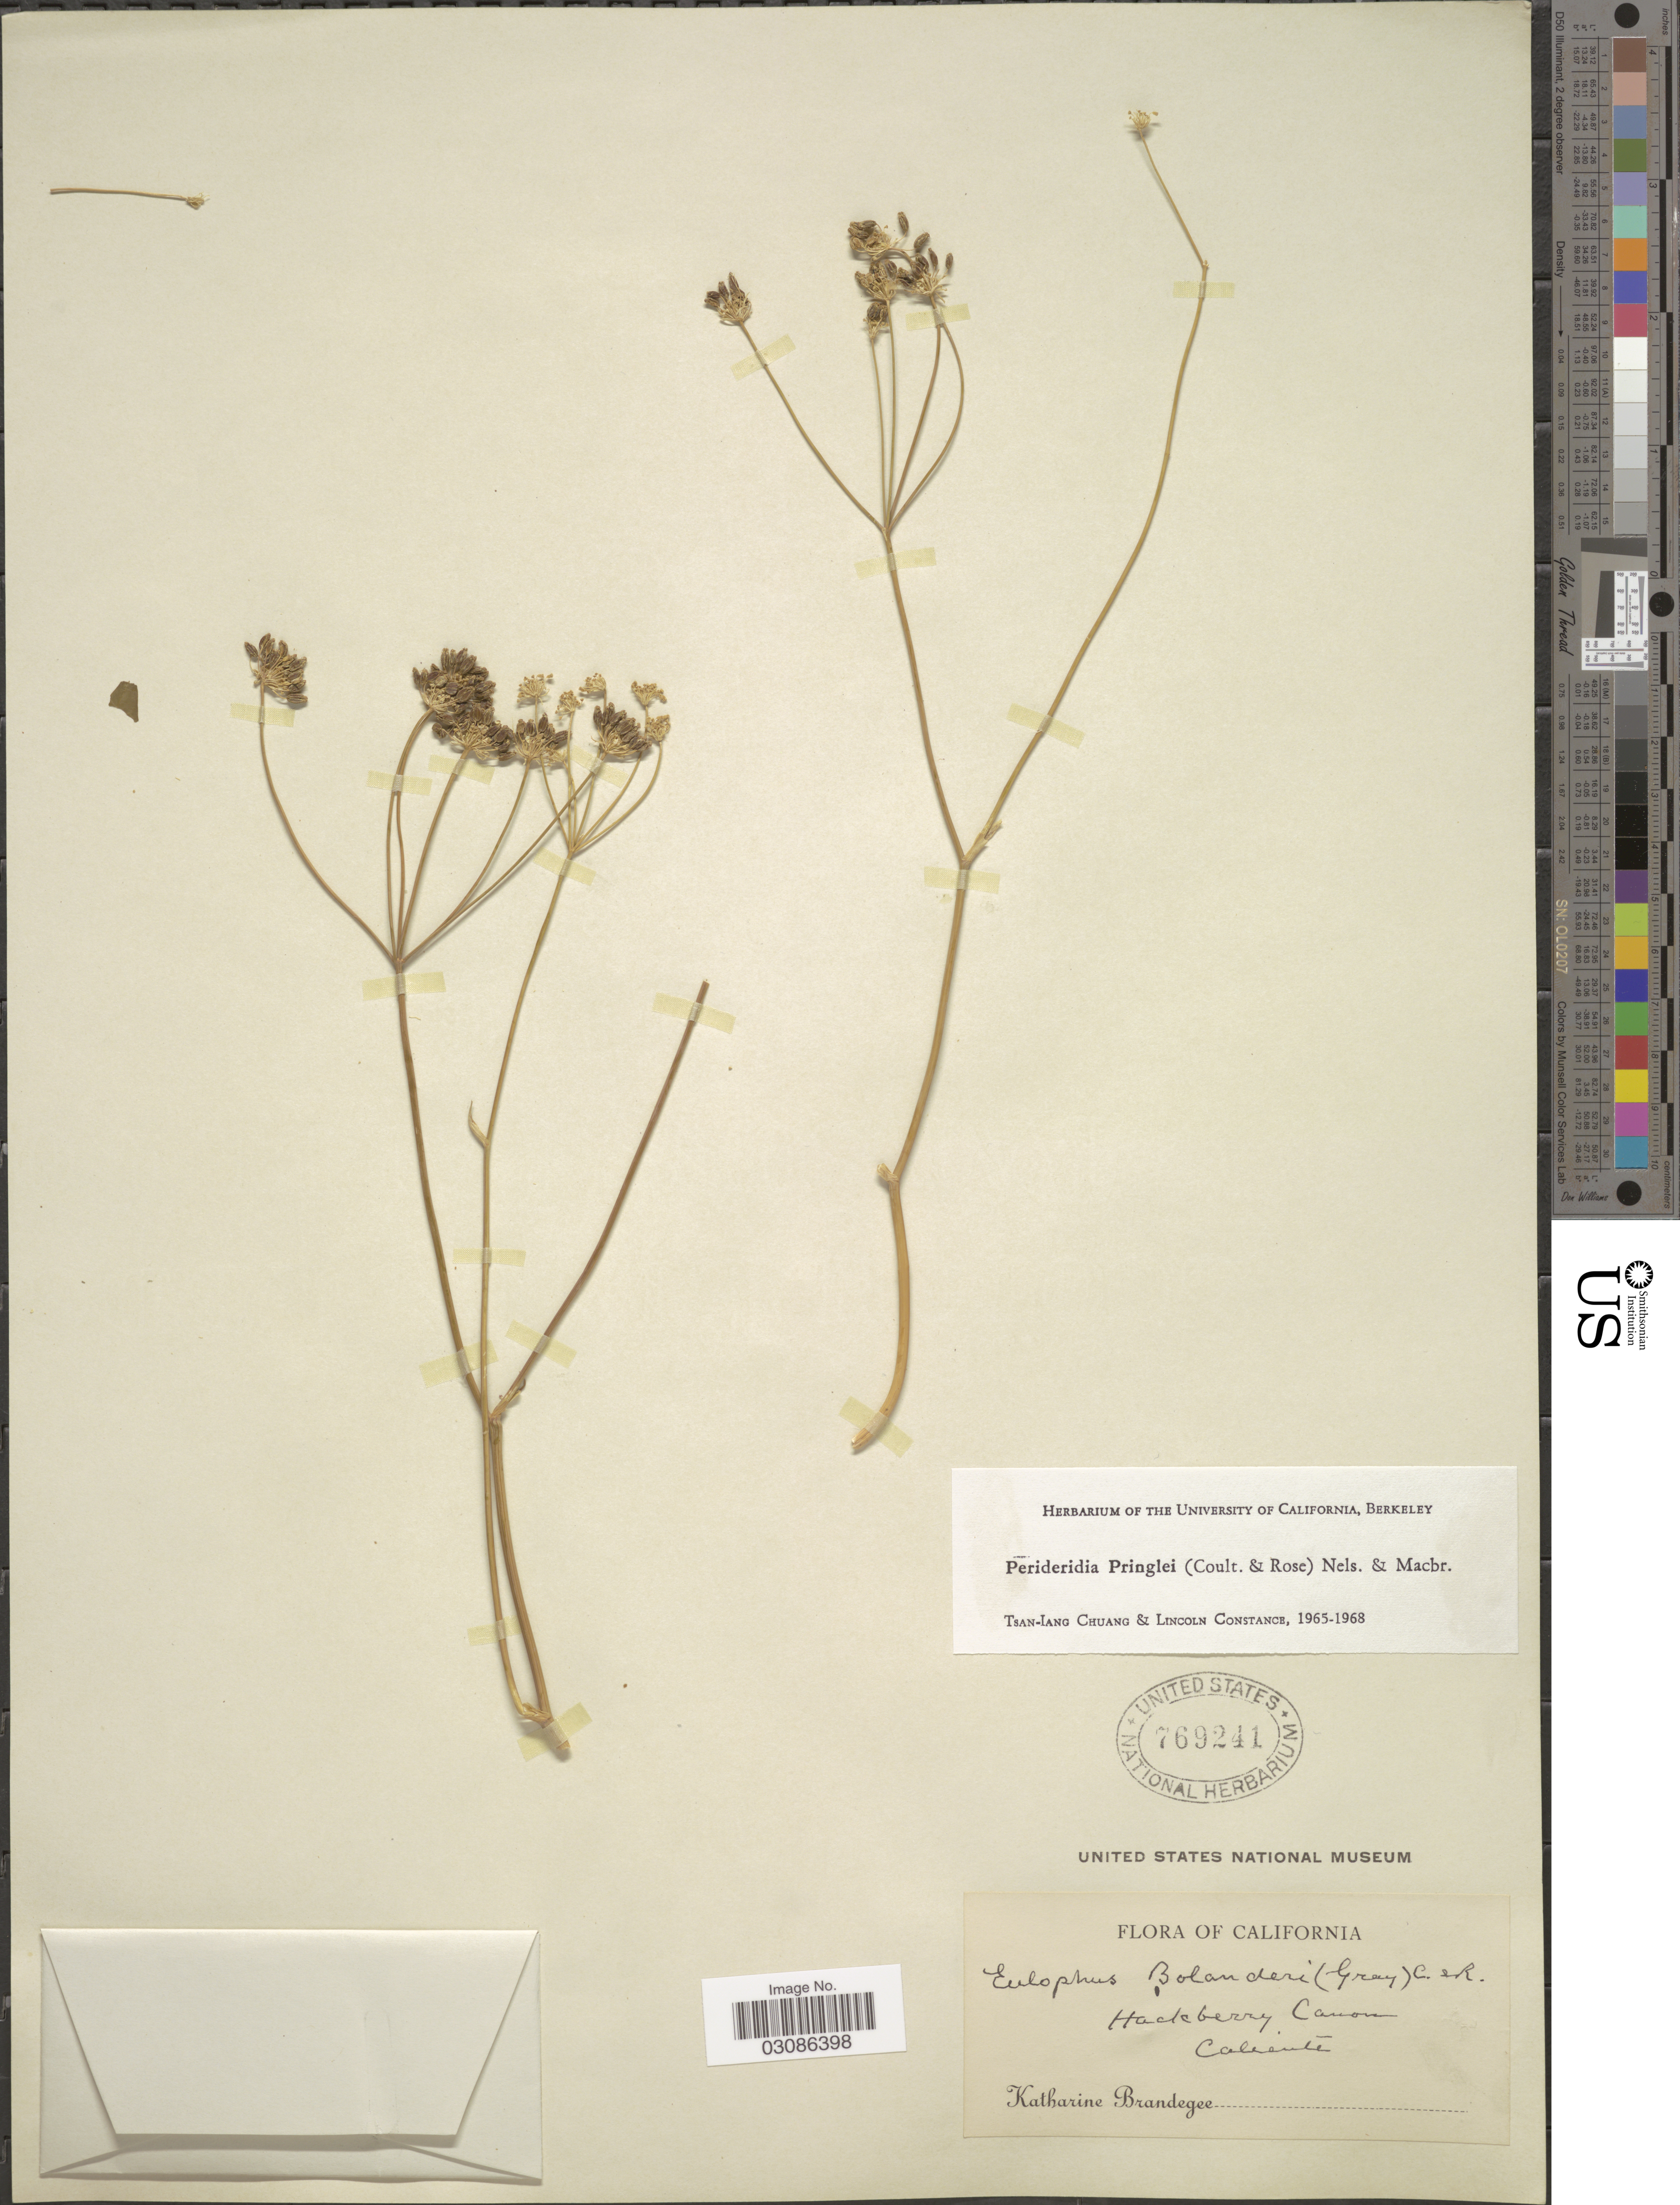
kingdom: Plantae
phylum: Tracheophyta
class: Magnoliopsida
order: Apiales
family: Apiaceae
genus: Perideridia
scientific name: Perideridia pringlei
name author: (J.M. Coult. & Rose) A. Nelson & J.F. Macbr.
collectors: M. K. Brandegee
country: United States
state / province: California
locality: Hackberry Canon, Caliente.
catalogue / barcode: US 769241